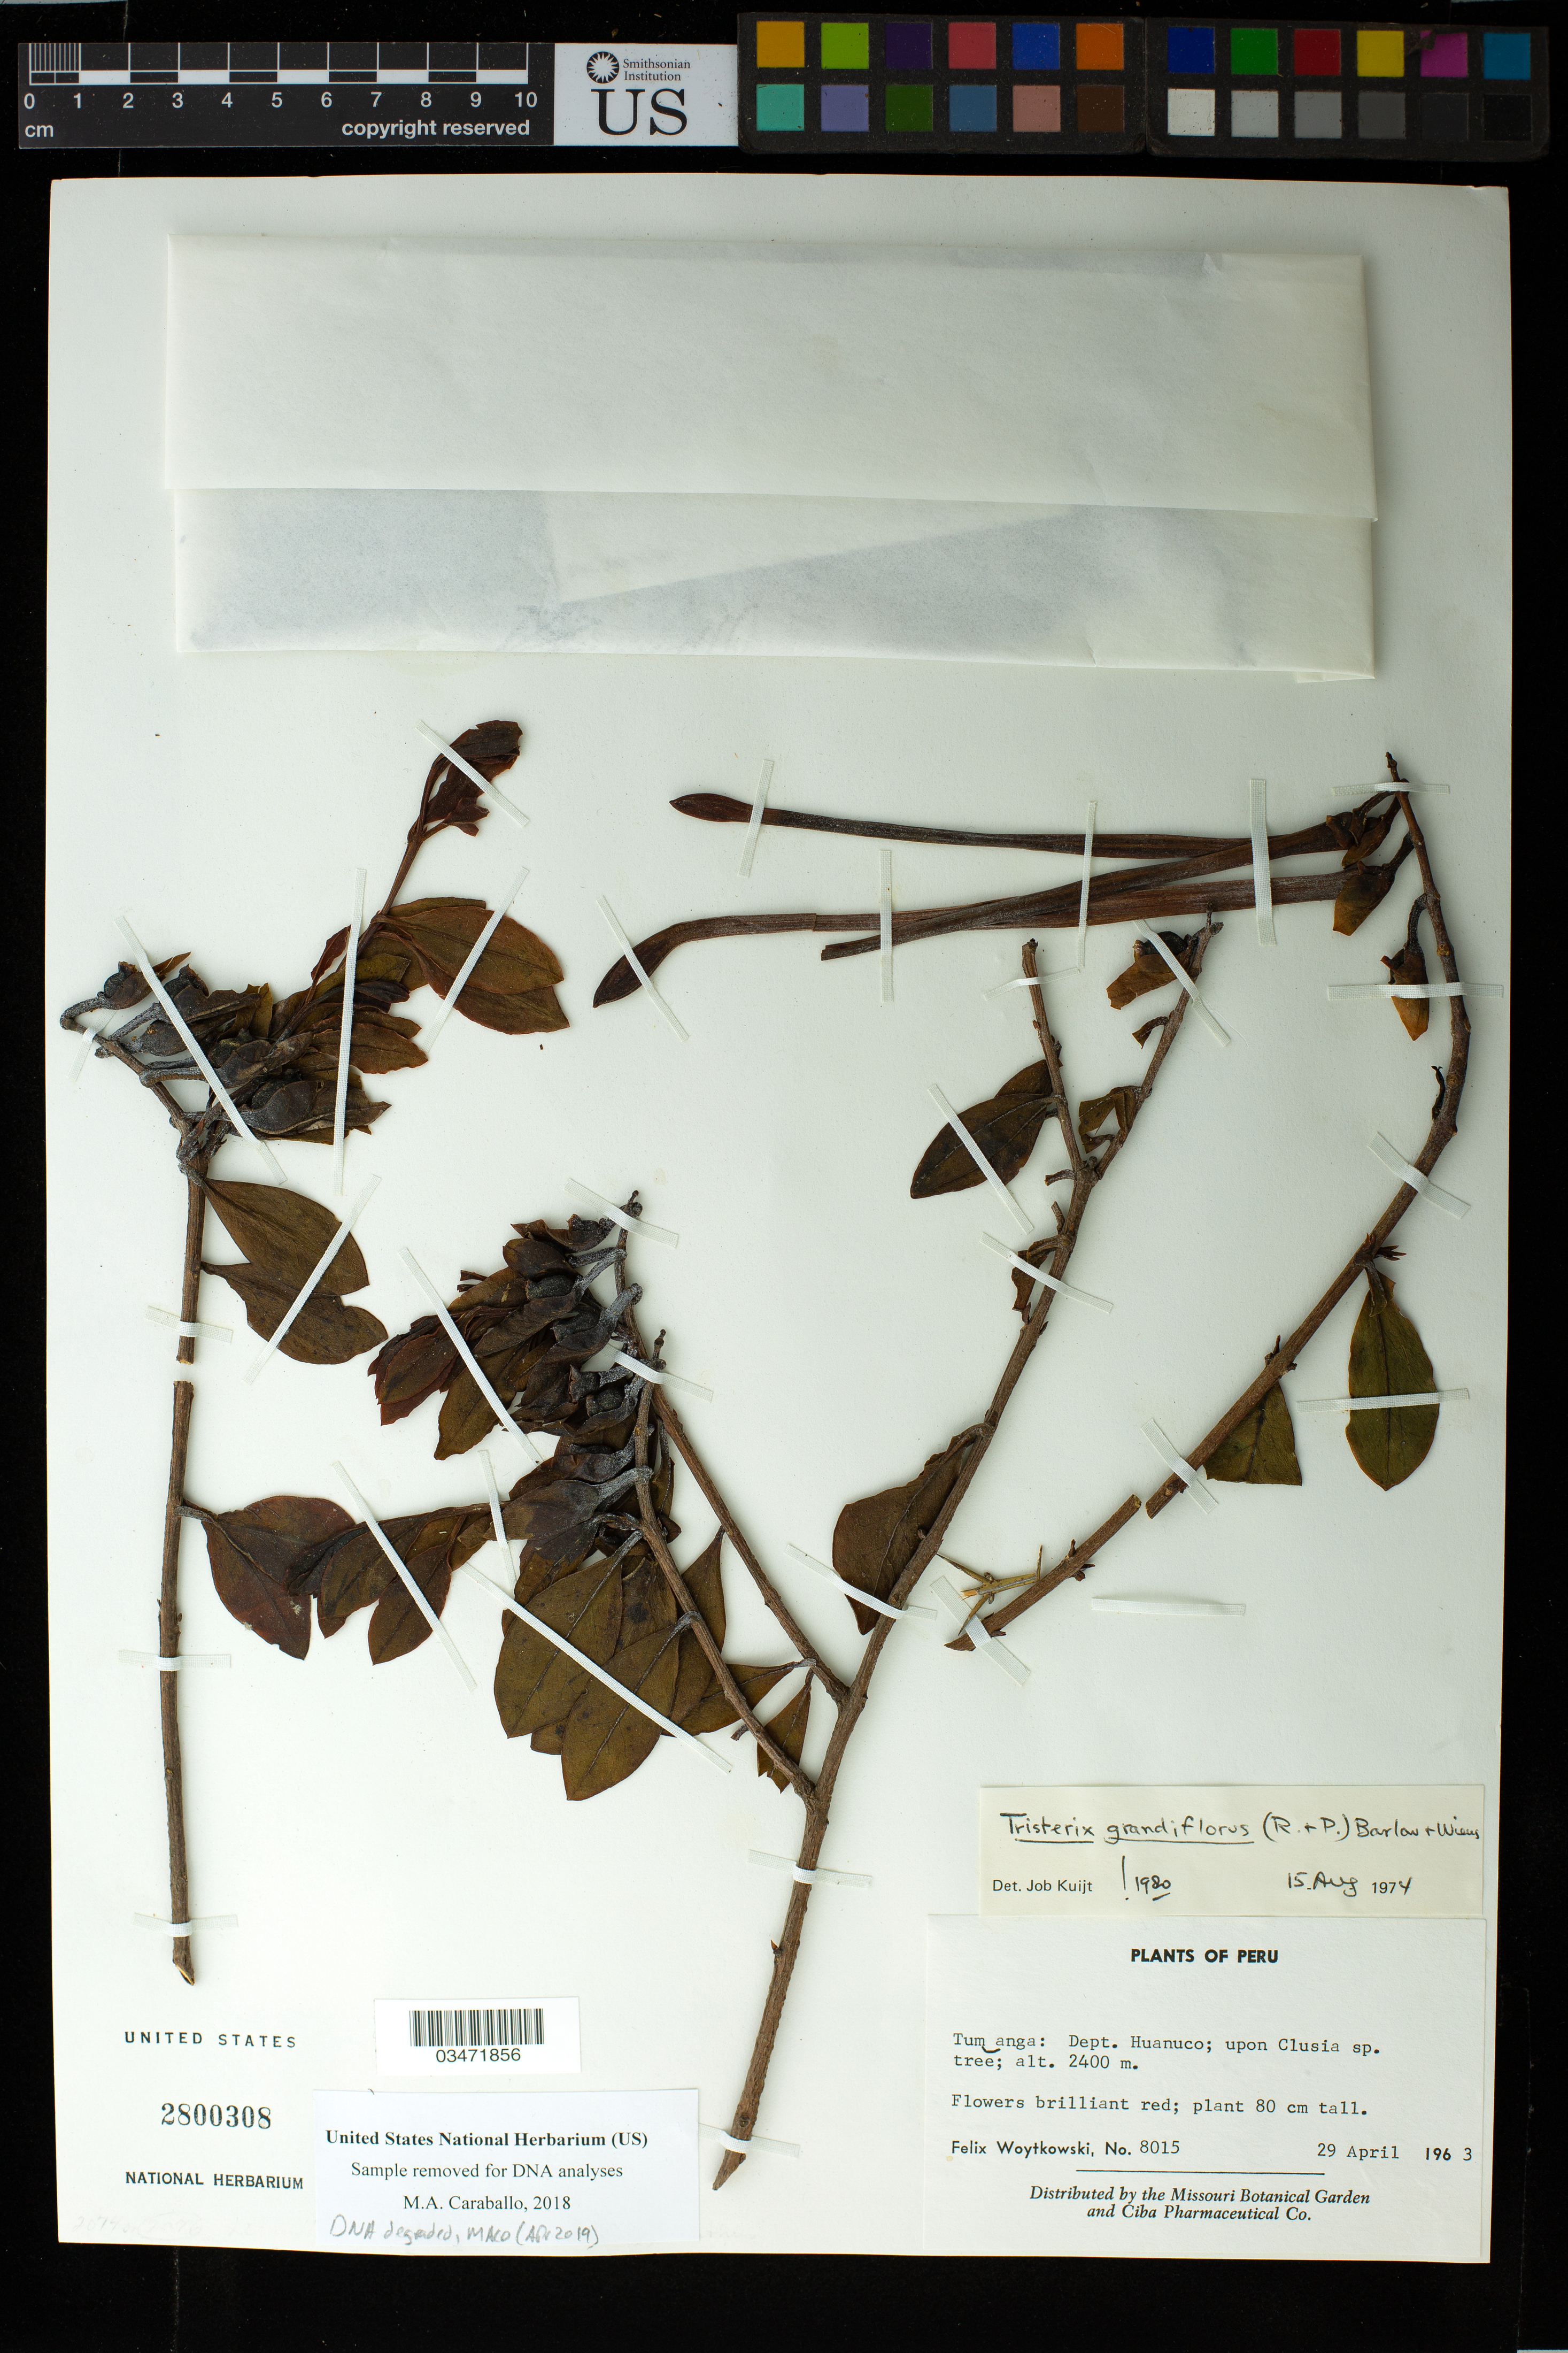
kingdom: Plantae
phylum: Tracheophyta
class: Magnoliopsida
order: Santalales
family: Loranthaceae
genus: Tristerix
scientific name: Tristerix grandiflorus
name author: (Ruiz & Pav.) Barlow & Wiens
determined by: Kuijt, Job, (CANADA)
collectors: F. Woytkowski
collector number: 8015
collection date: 1963-04-29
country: Peru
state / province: Huánuco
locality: Tumanga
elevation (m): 2400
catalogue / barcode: US 2800308